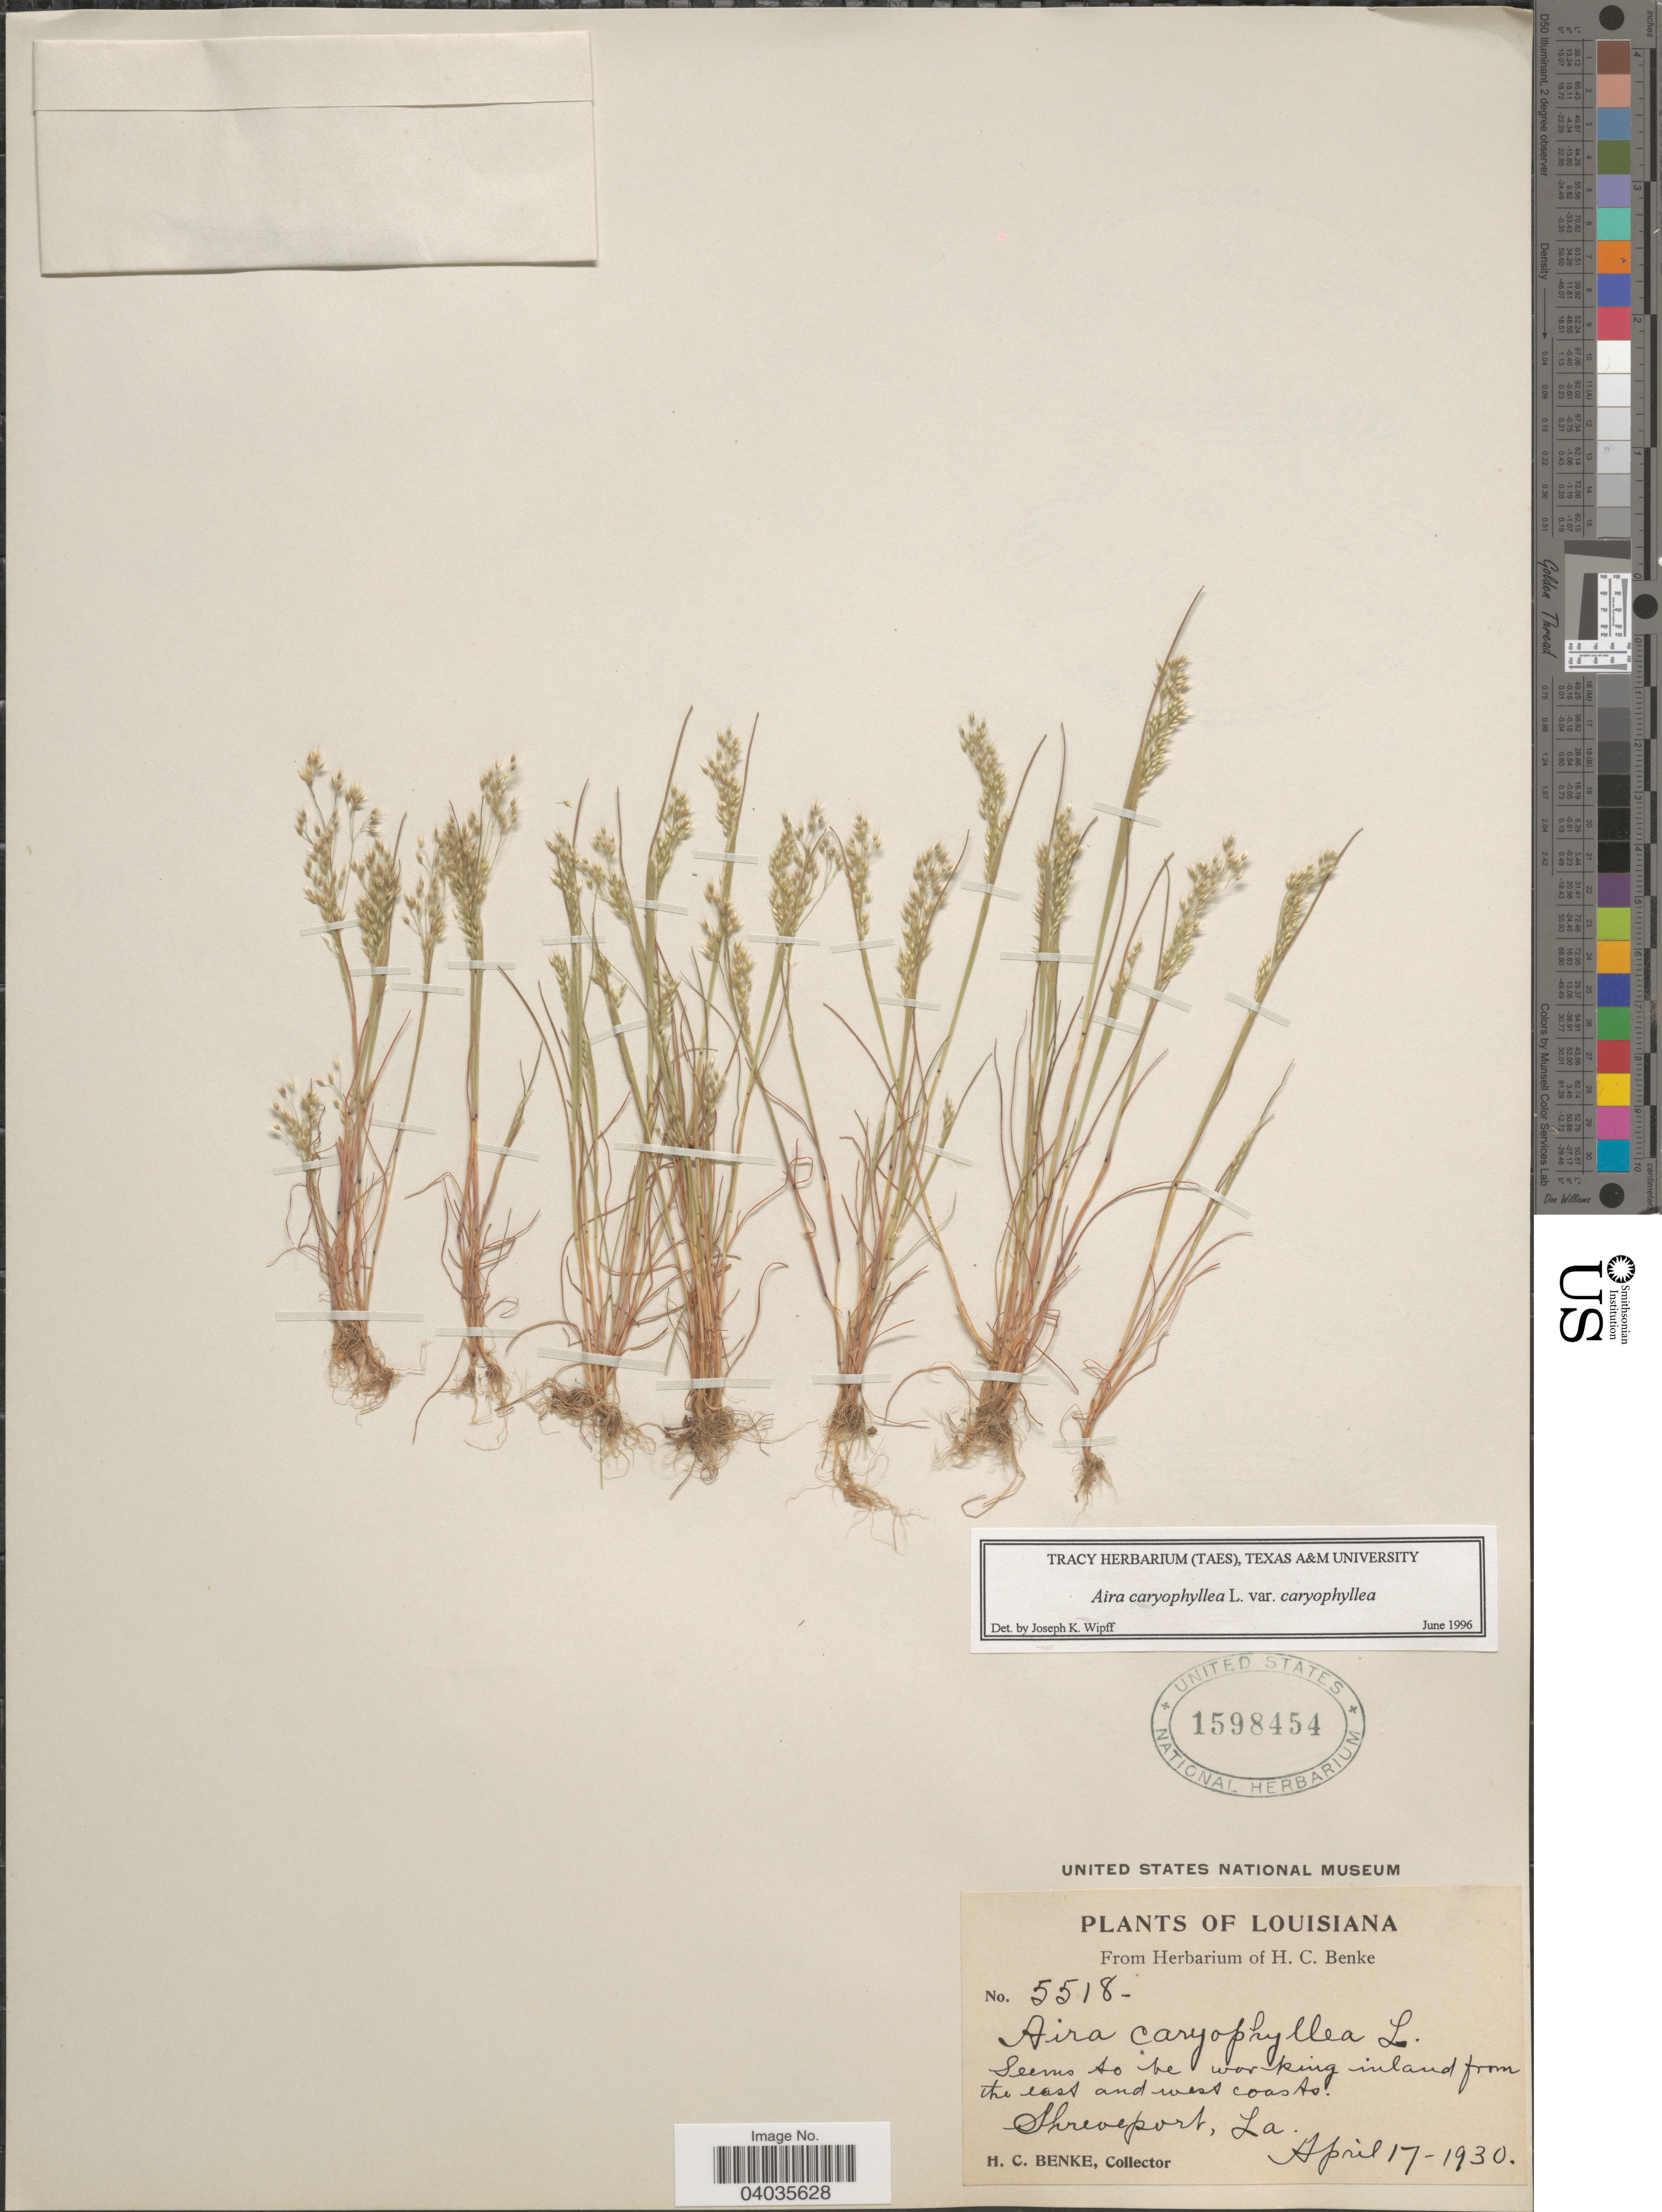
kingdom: Plantae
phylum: Tracheophyta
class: Liliopsida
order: Poales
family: Poaceae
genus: Aira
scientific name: Aira caryophyllea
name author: L.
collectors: H. Benke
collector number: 5518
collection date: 1930-04-17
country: United States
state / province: Louisiana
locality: Shreveport.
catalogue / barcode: US 1598454